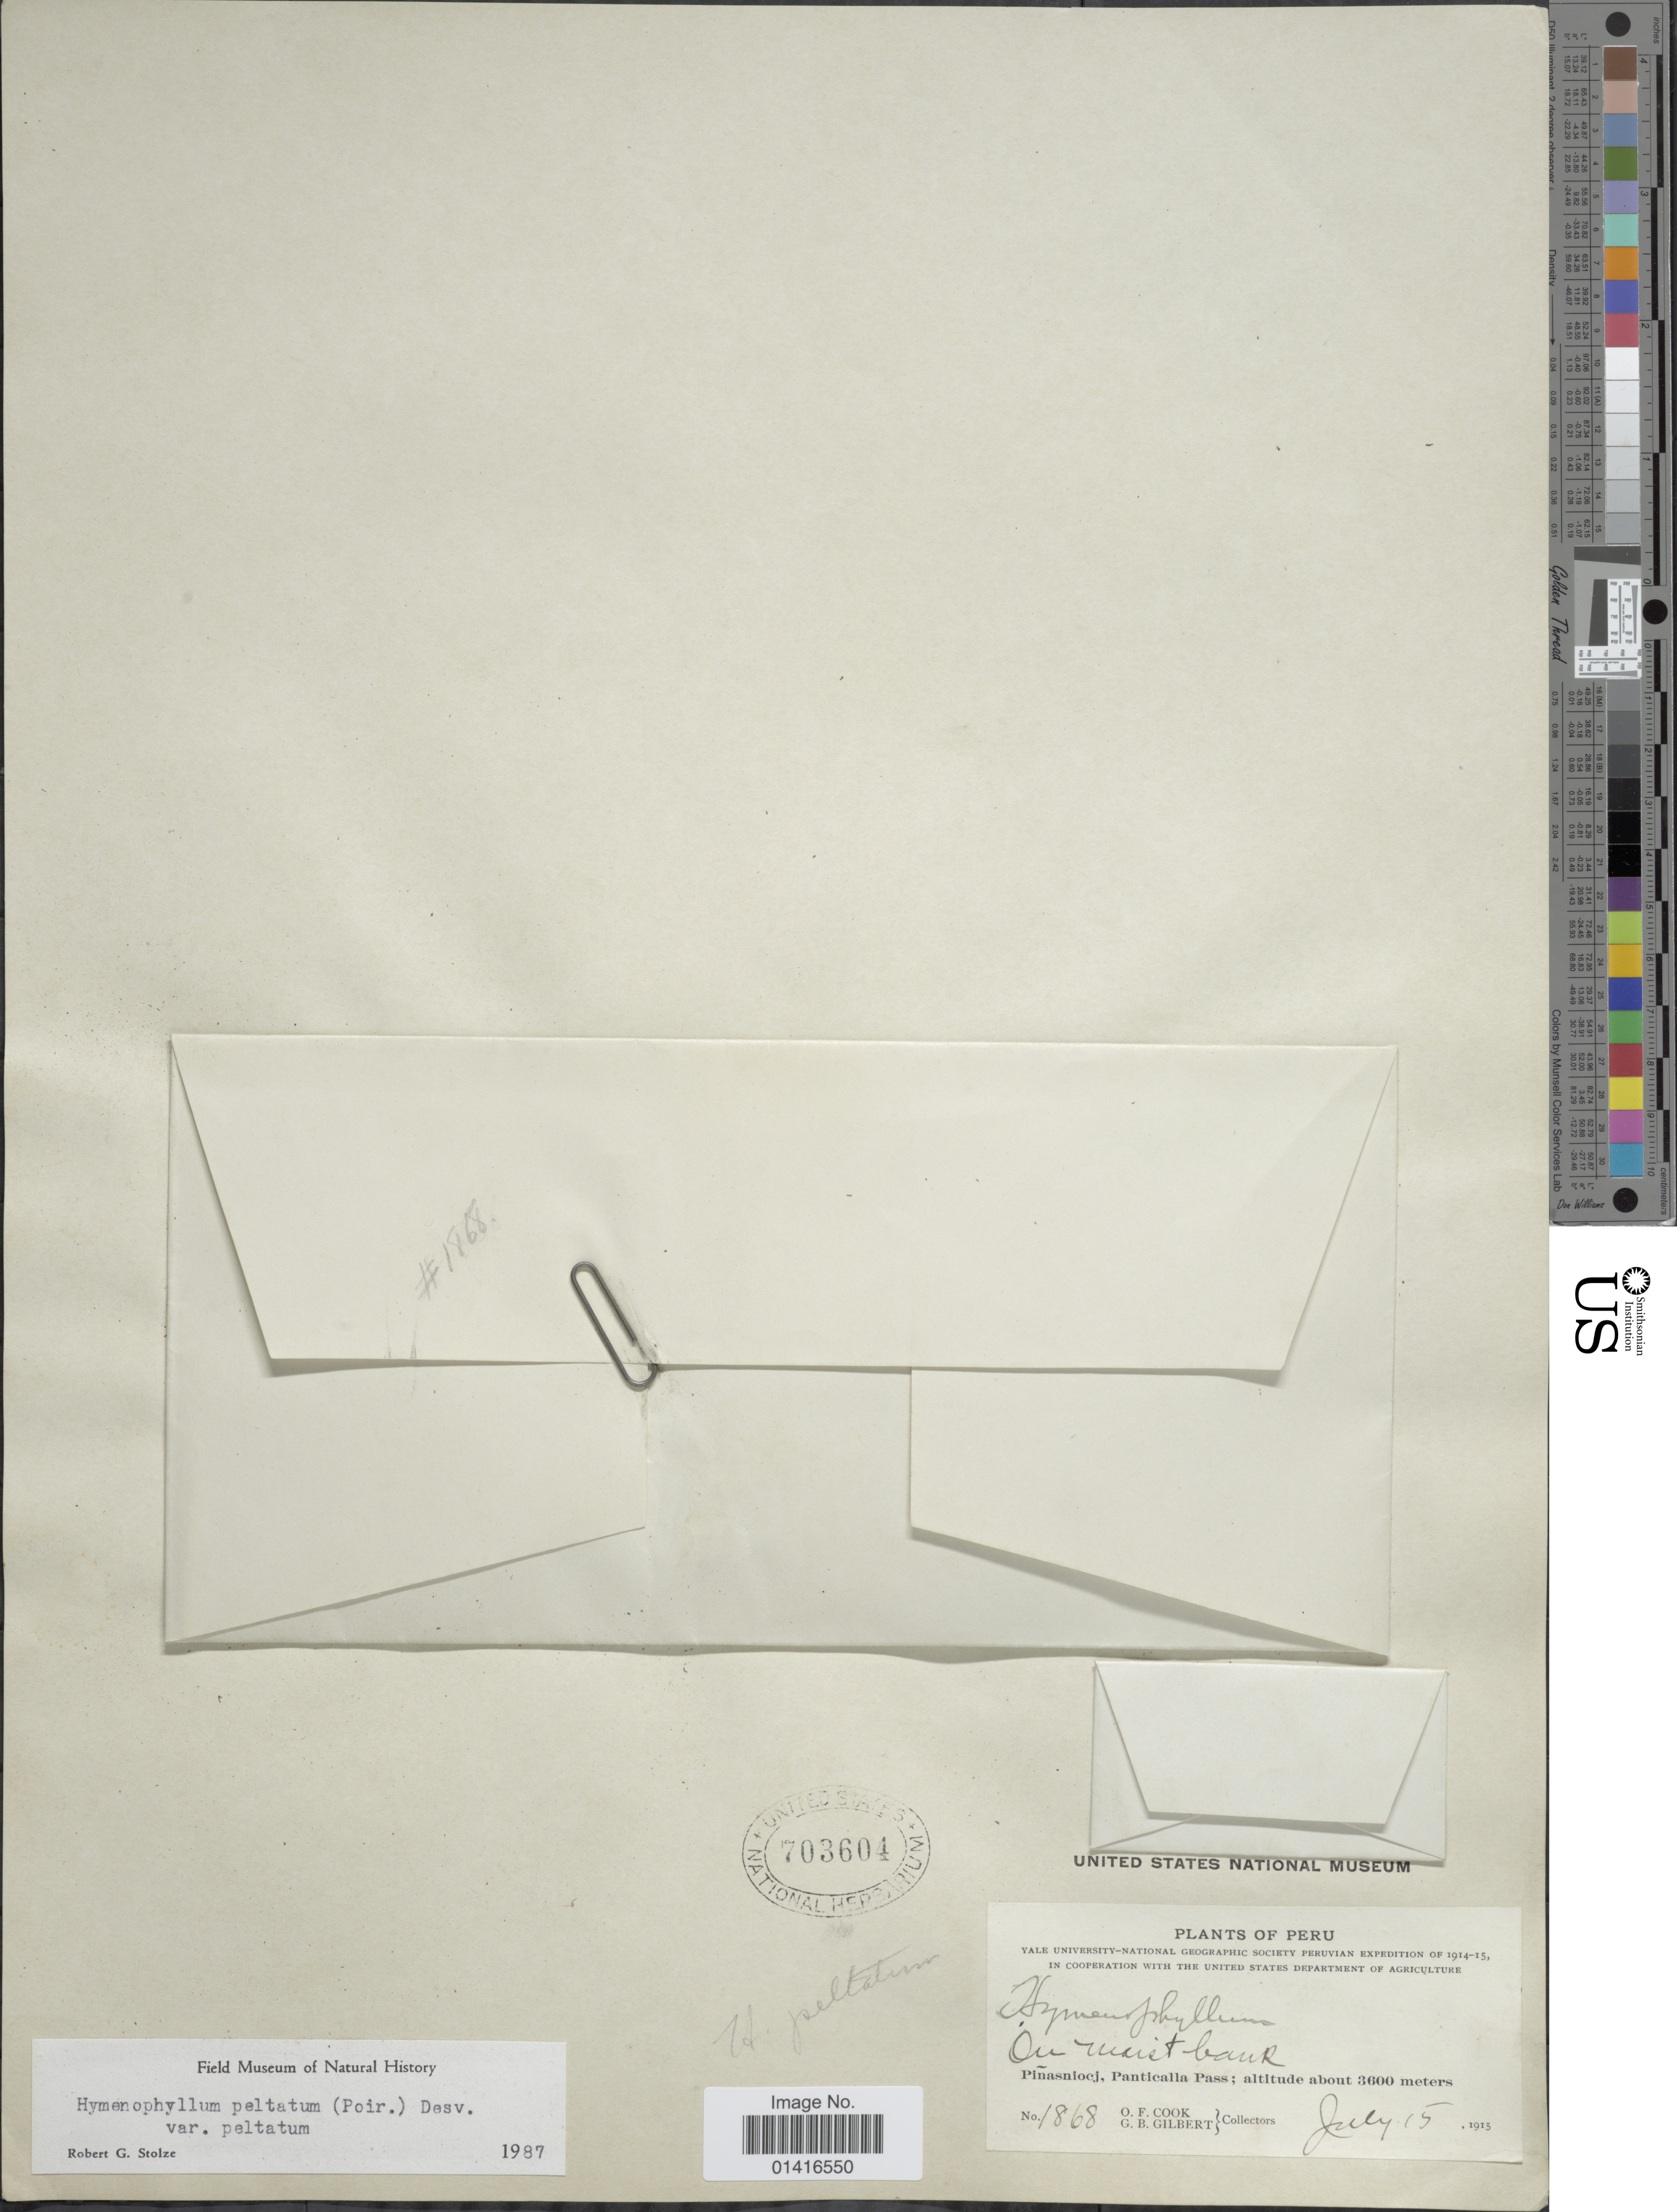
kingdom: Plantae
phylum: Tracheophyta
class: Polypodiopsida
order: Hymenophyllales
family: Hymenophyllaceae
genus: Hymenophyllum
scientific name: Hymenophyllum peltatum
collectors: O. F. Cook & G. B. Gilbert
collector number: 1868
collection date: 1915-07-15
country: Peru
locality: Piñasniocj, Panticalla Pass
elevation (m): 3600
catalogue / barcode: US 703604